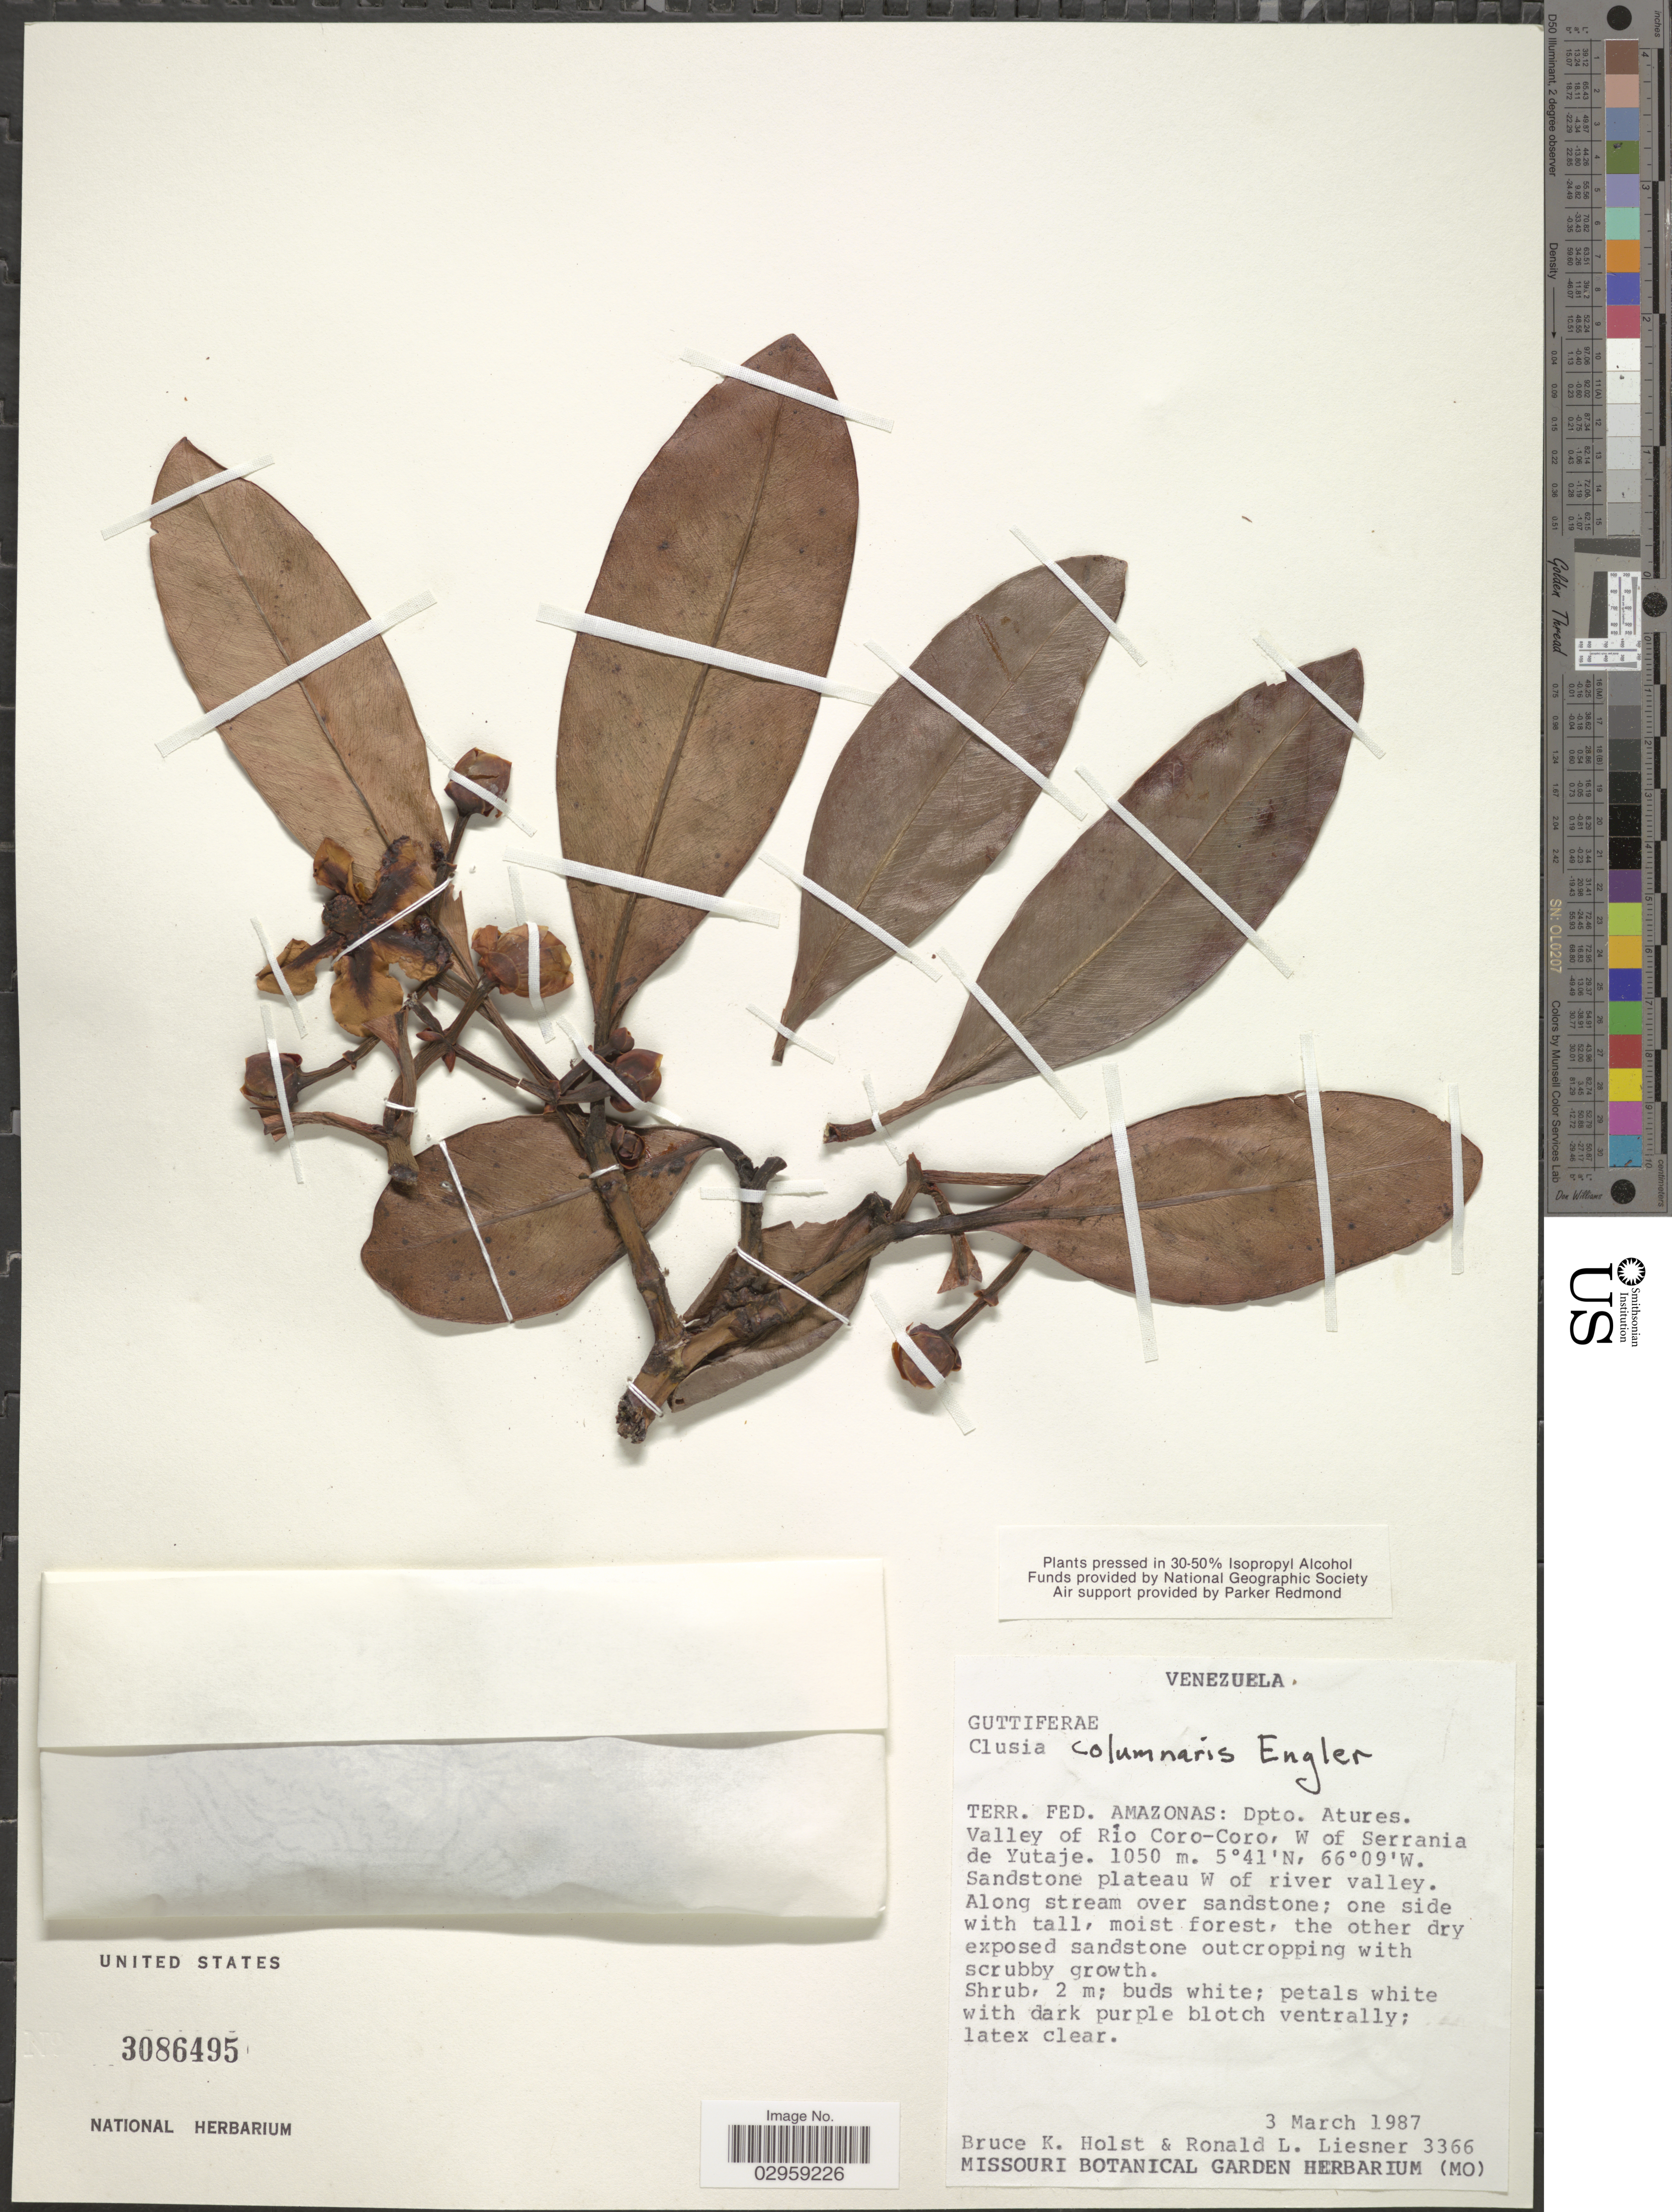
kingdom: Plantae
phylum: Tracheophyta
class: Magnoliopsida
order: Malpighiales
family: Clusiaceae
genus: Clusia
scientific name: Clusia columnaris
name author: Engl.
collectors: B. Holst & R. L. Liesner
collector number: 3366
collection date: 1987-03-03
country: Venezuela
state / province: Amazonas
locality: Terr. Fed. Amazonas: Dpto. Atures. Valley of Río Coro-Coro, W of Serrania de Yutaje. Sandstone plateau W of river valley. Along stream over sandstone.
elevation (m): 1050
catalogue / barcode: US 3086495